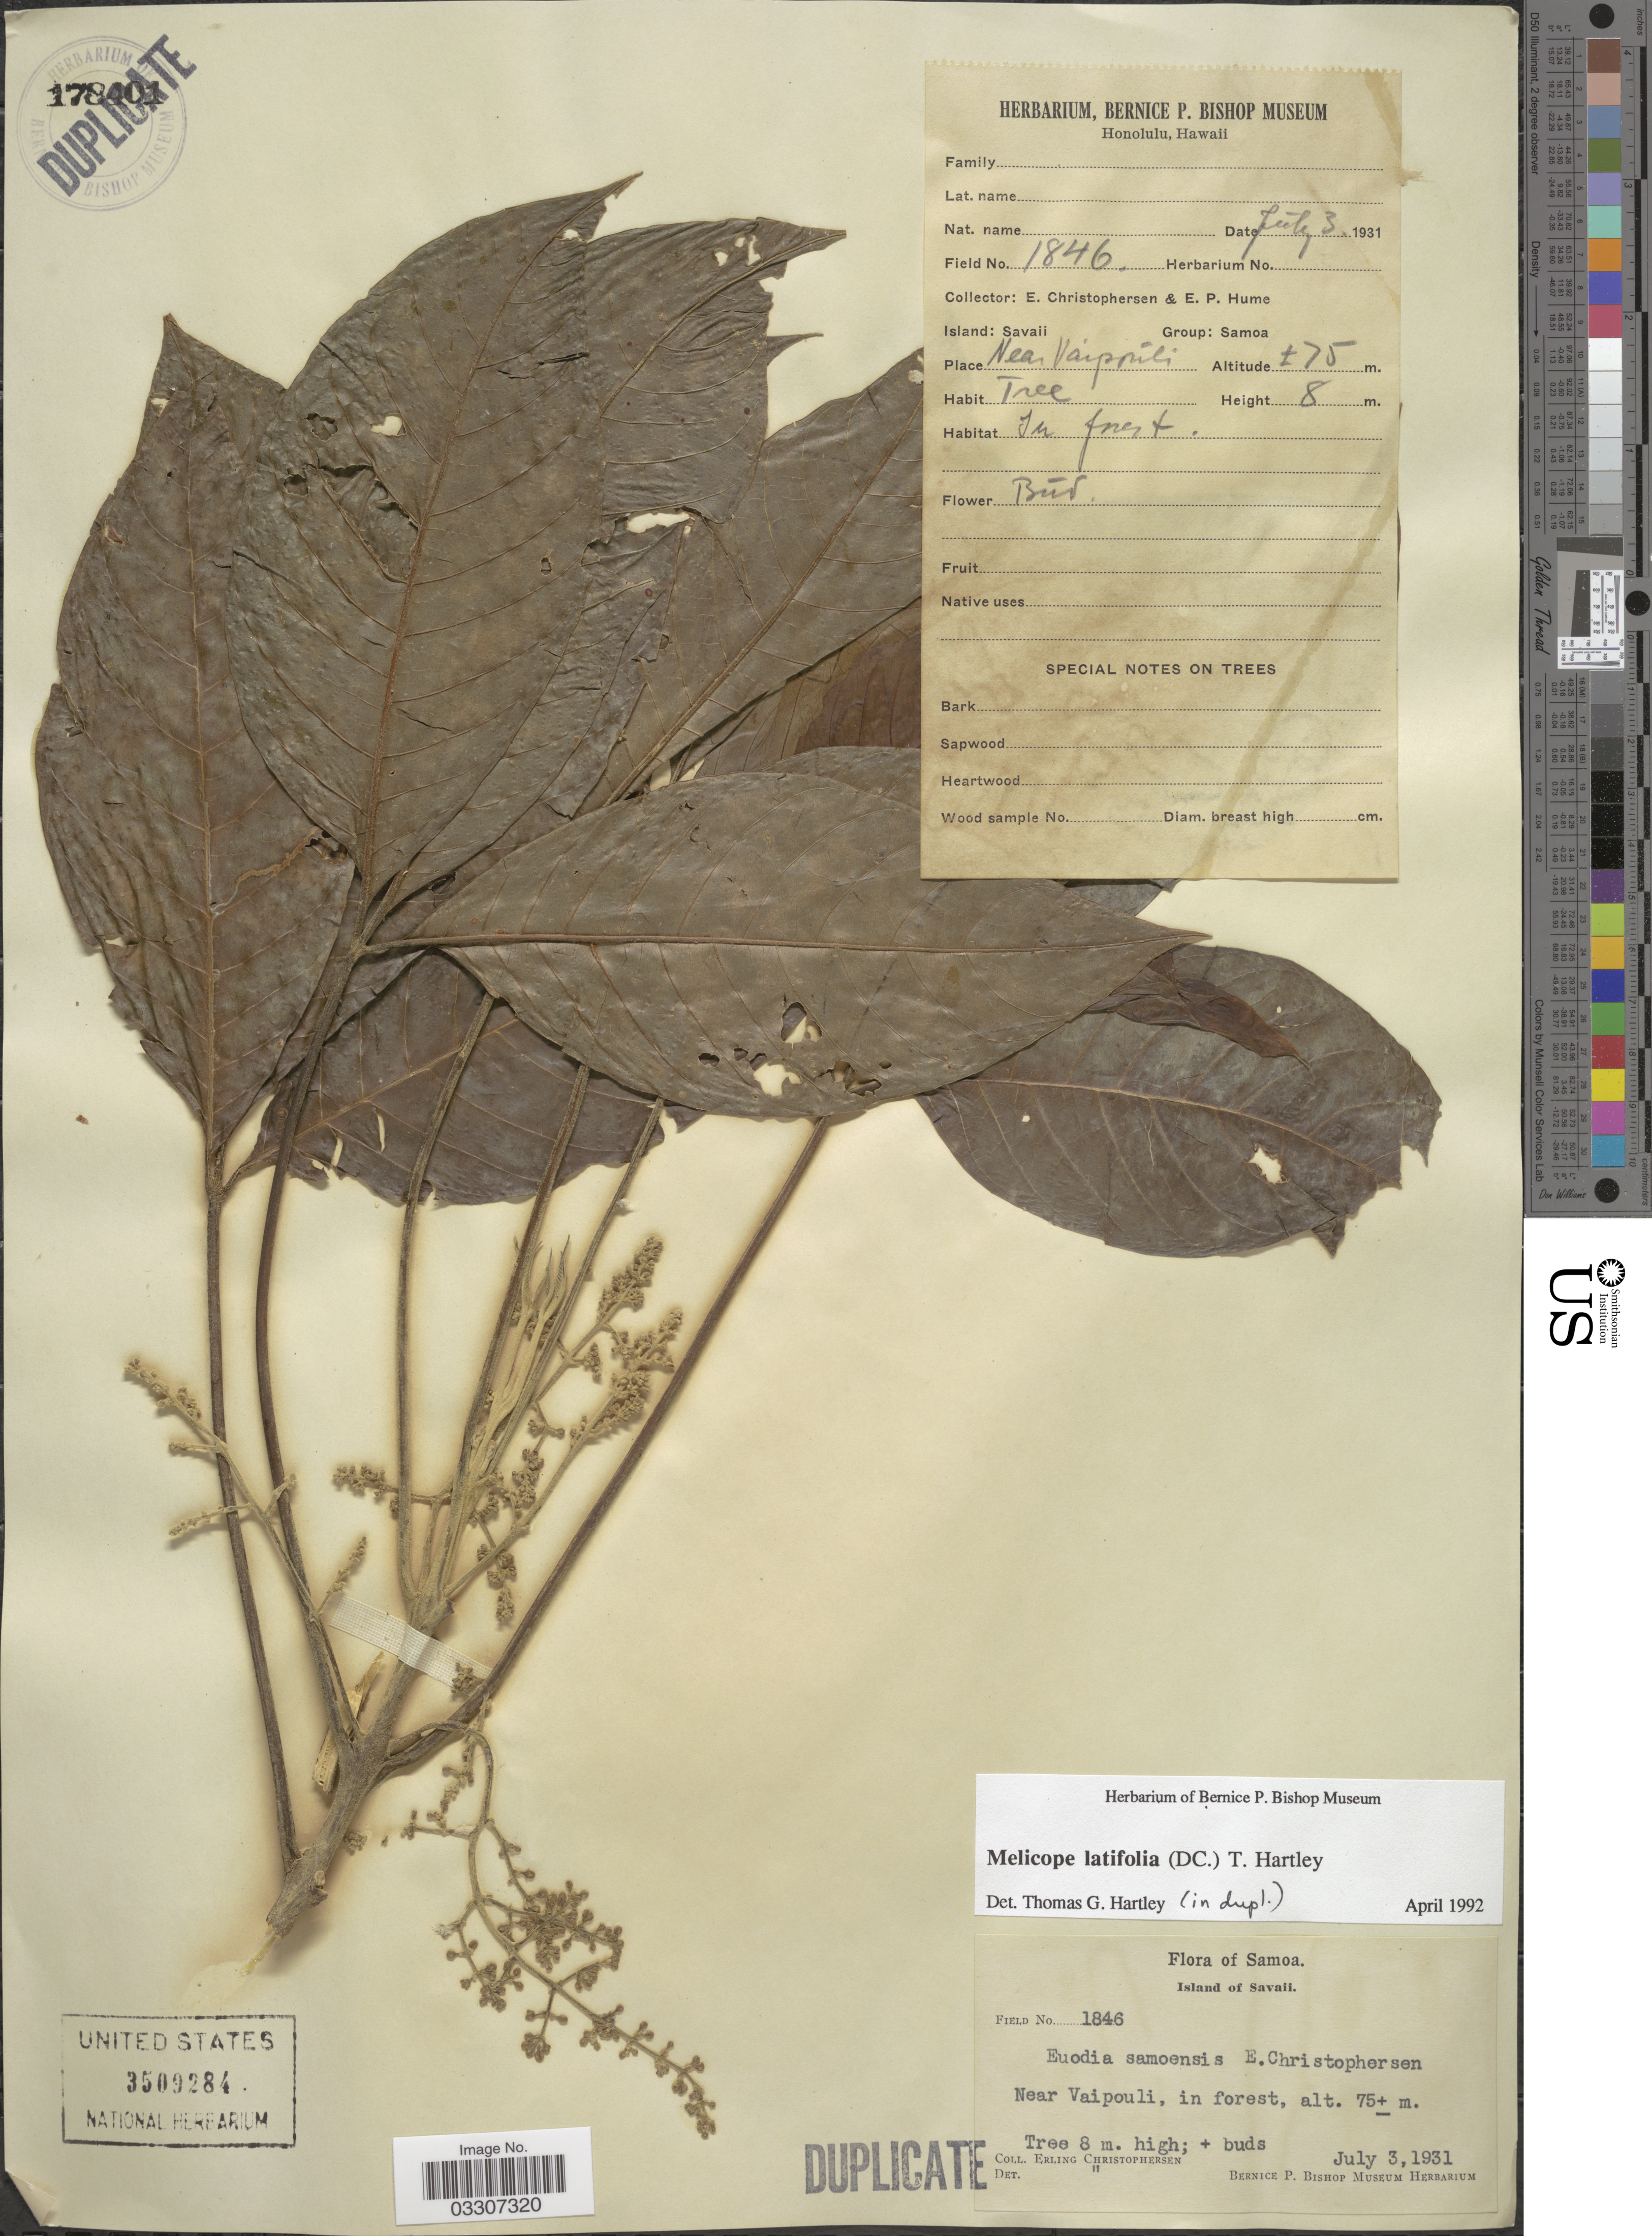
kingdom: Plantae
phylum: Tracheophyta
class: Magnoliopsida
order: Sapindales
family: Rutaceae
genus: Melicope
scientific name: Melicope latifolia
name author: (DC.) T.G. Hartley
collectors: E. Christophersen & E. P. Hume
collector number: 1846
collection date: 1931-07-03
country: Samoa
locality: Samoa. Island of Savaii. Near Vaipouli, in forest.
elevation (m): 75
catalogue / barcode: US 3509284